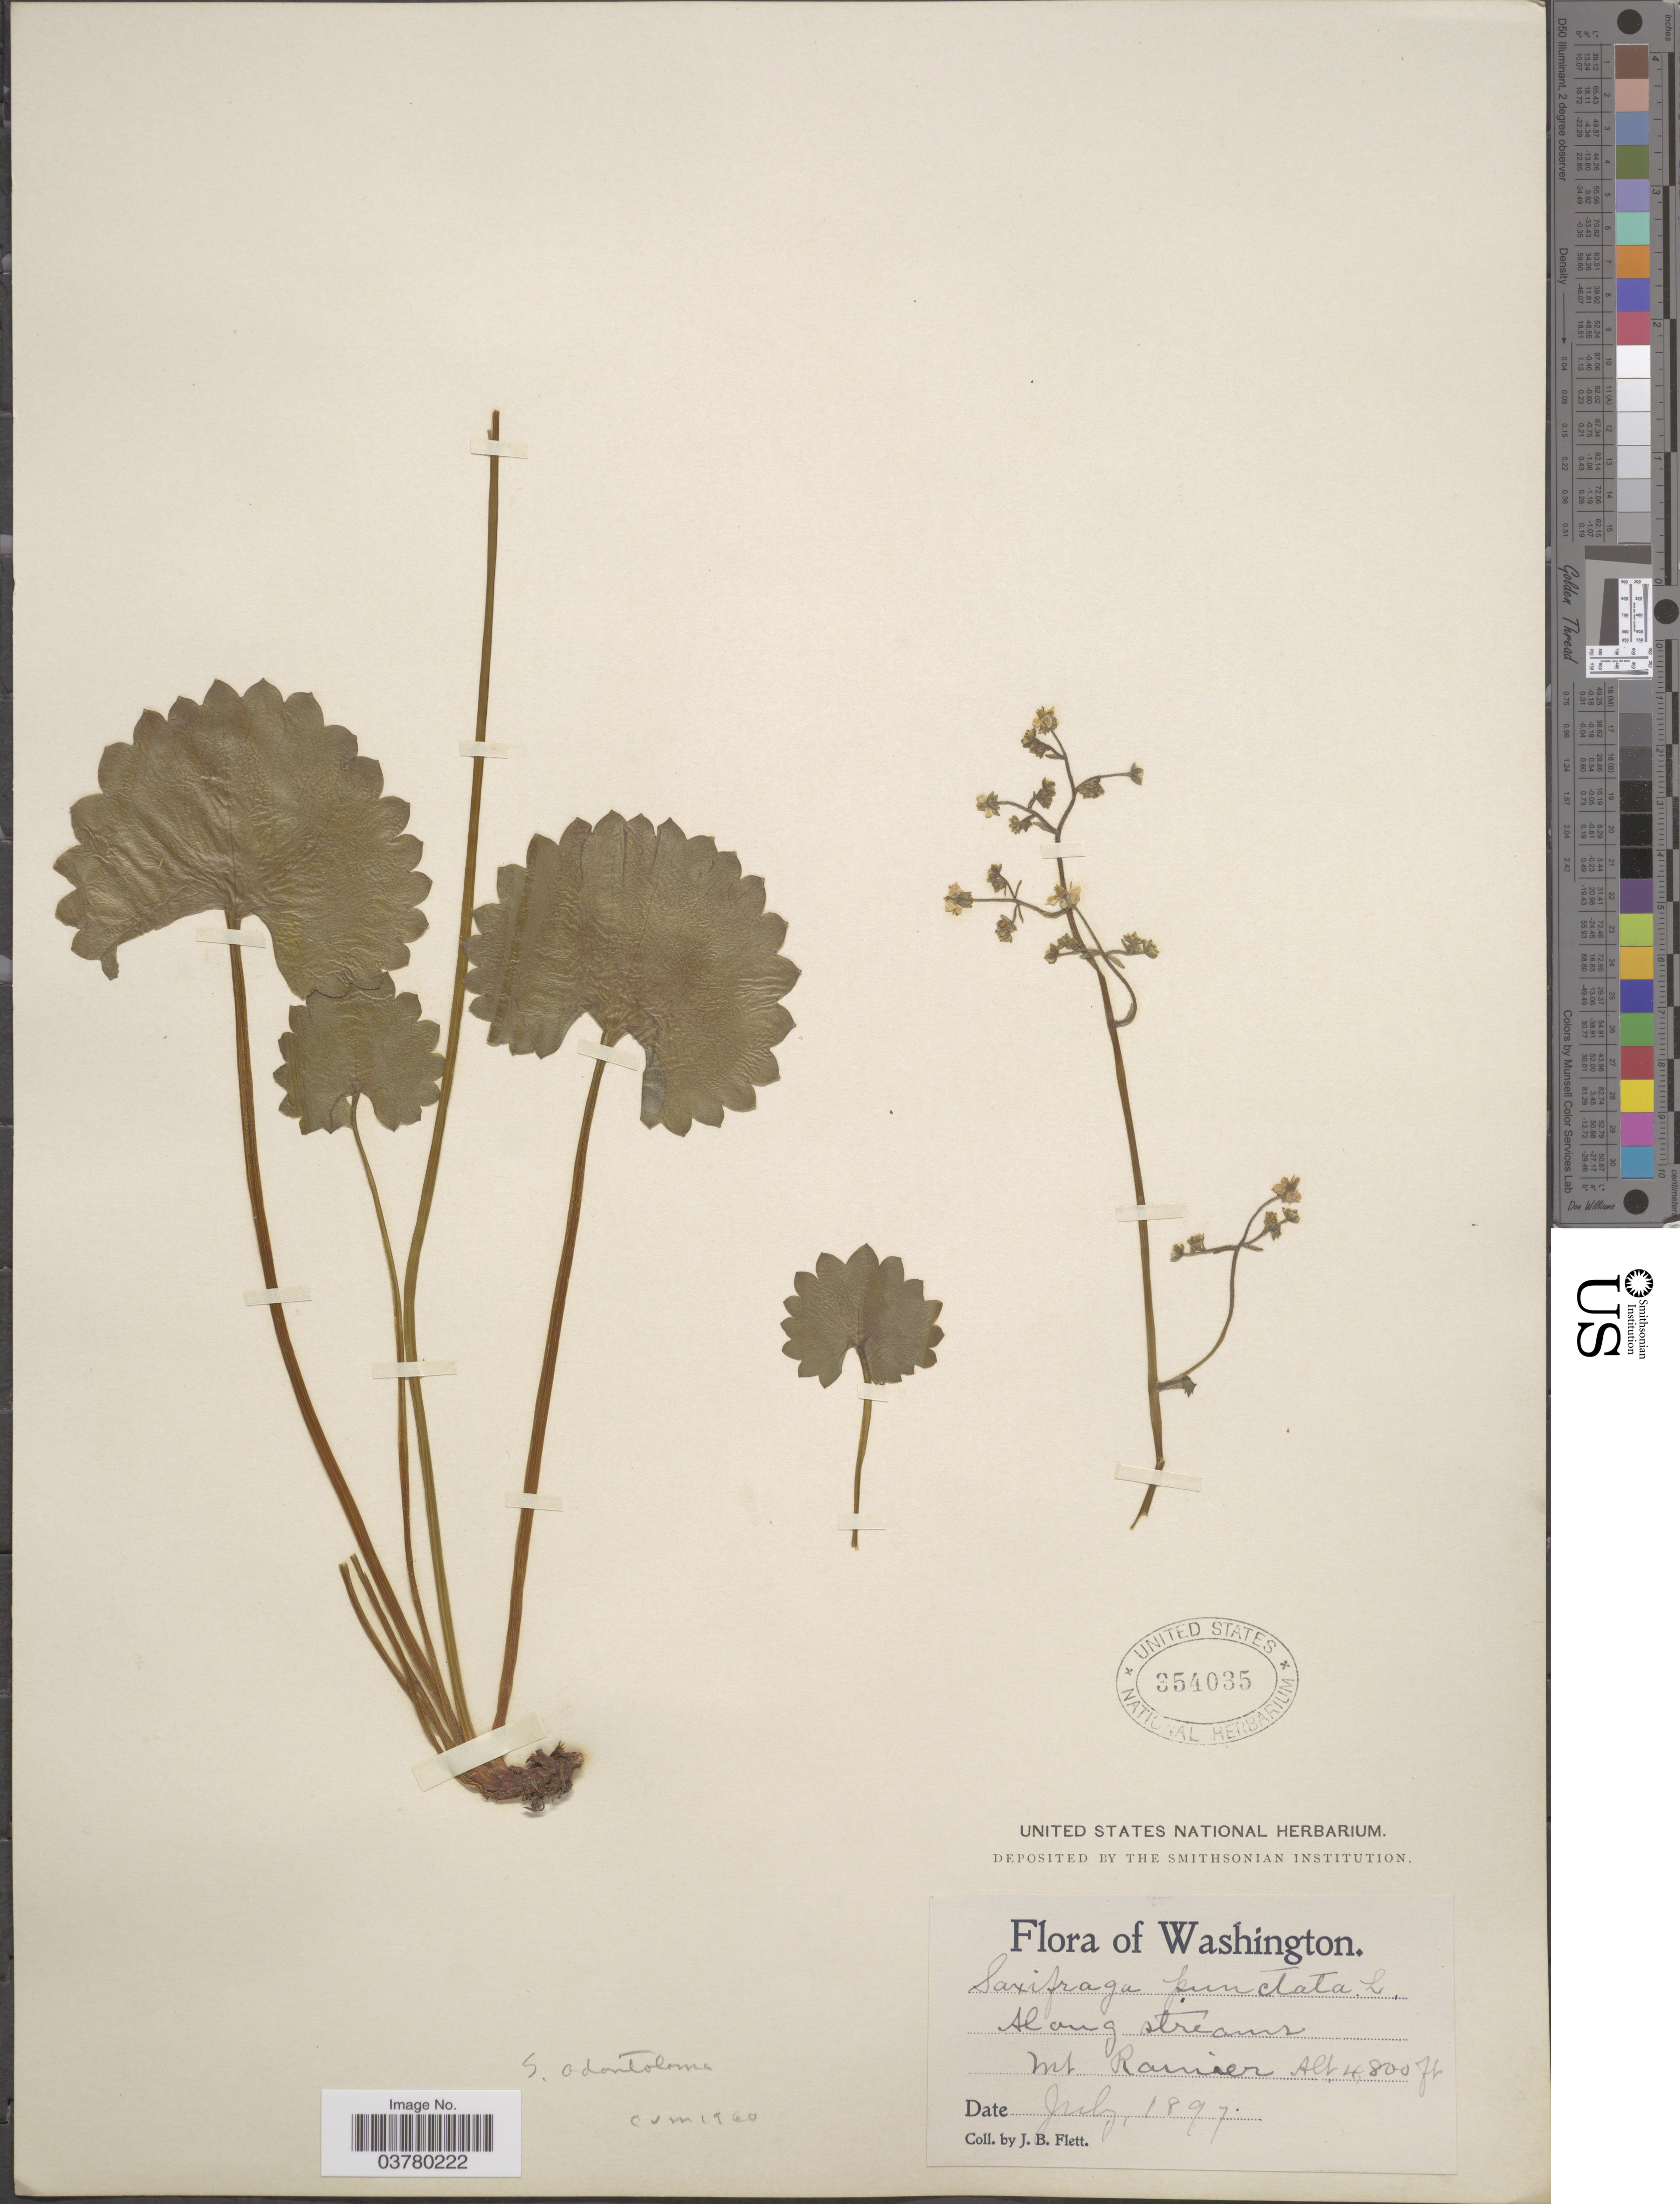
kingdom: Plantae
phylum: Tracheophyta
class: Magnoliopsida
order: Saxifragales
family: Saxifragaceae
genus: Micranthes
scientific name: Micranthes odontoloma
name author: (Piper) A. Heller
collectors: J. Flett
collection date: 1897-07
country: United States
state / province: Washington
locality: Along streams. Mt Rainier.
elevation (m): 1463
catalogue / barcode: US 354035